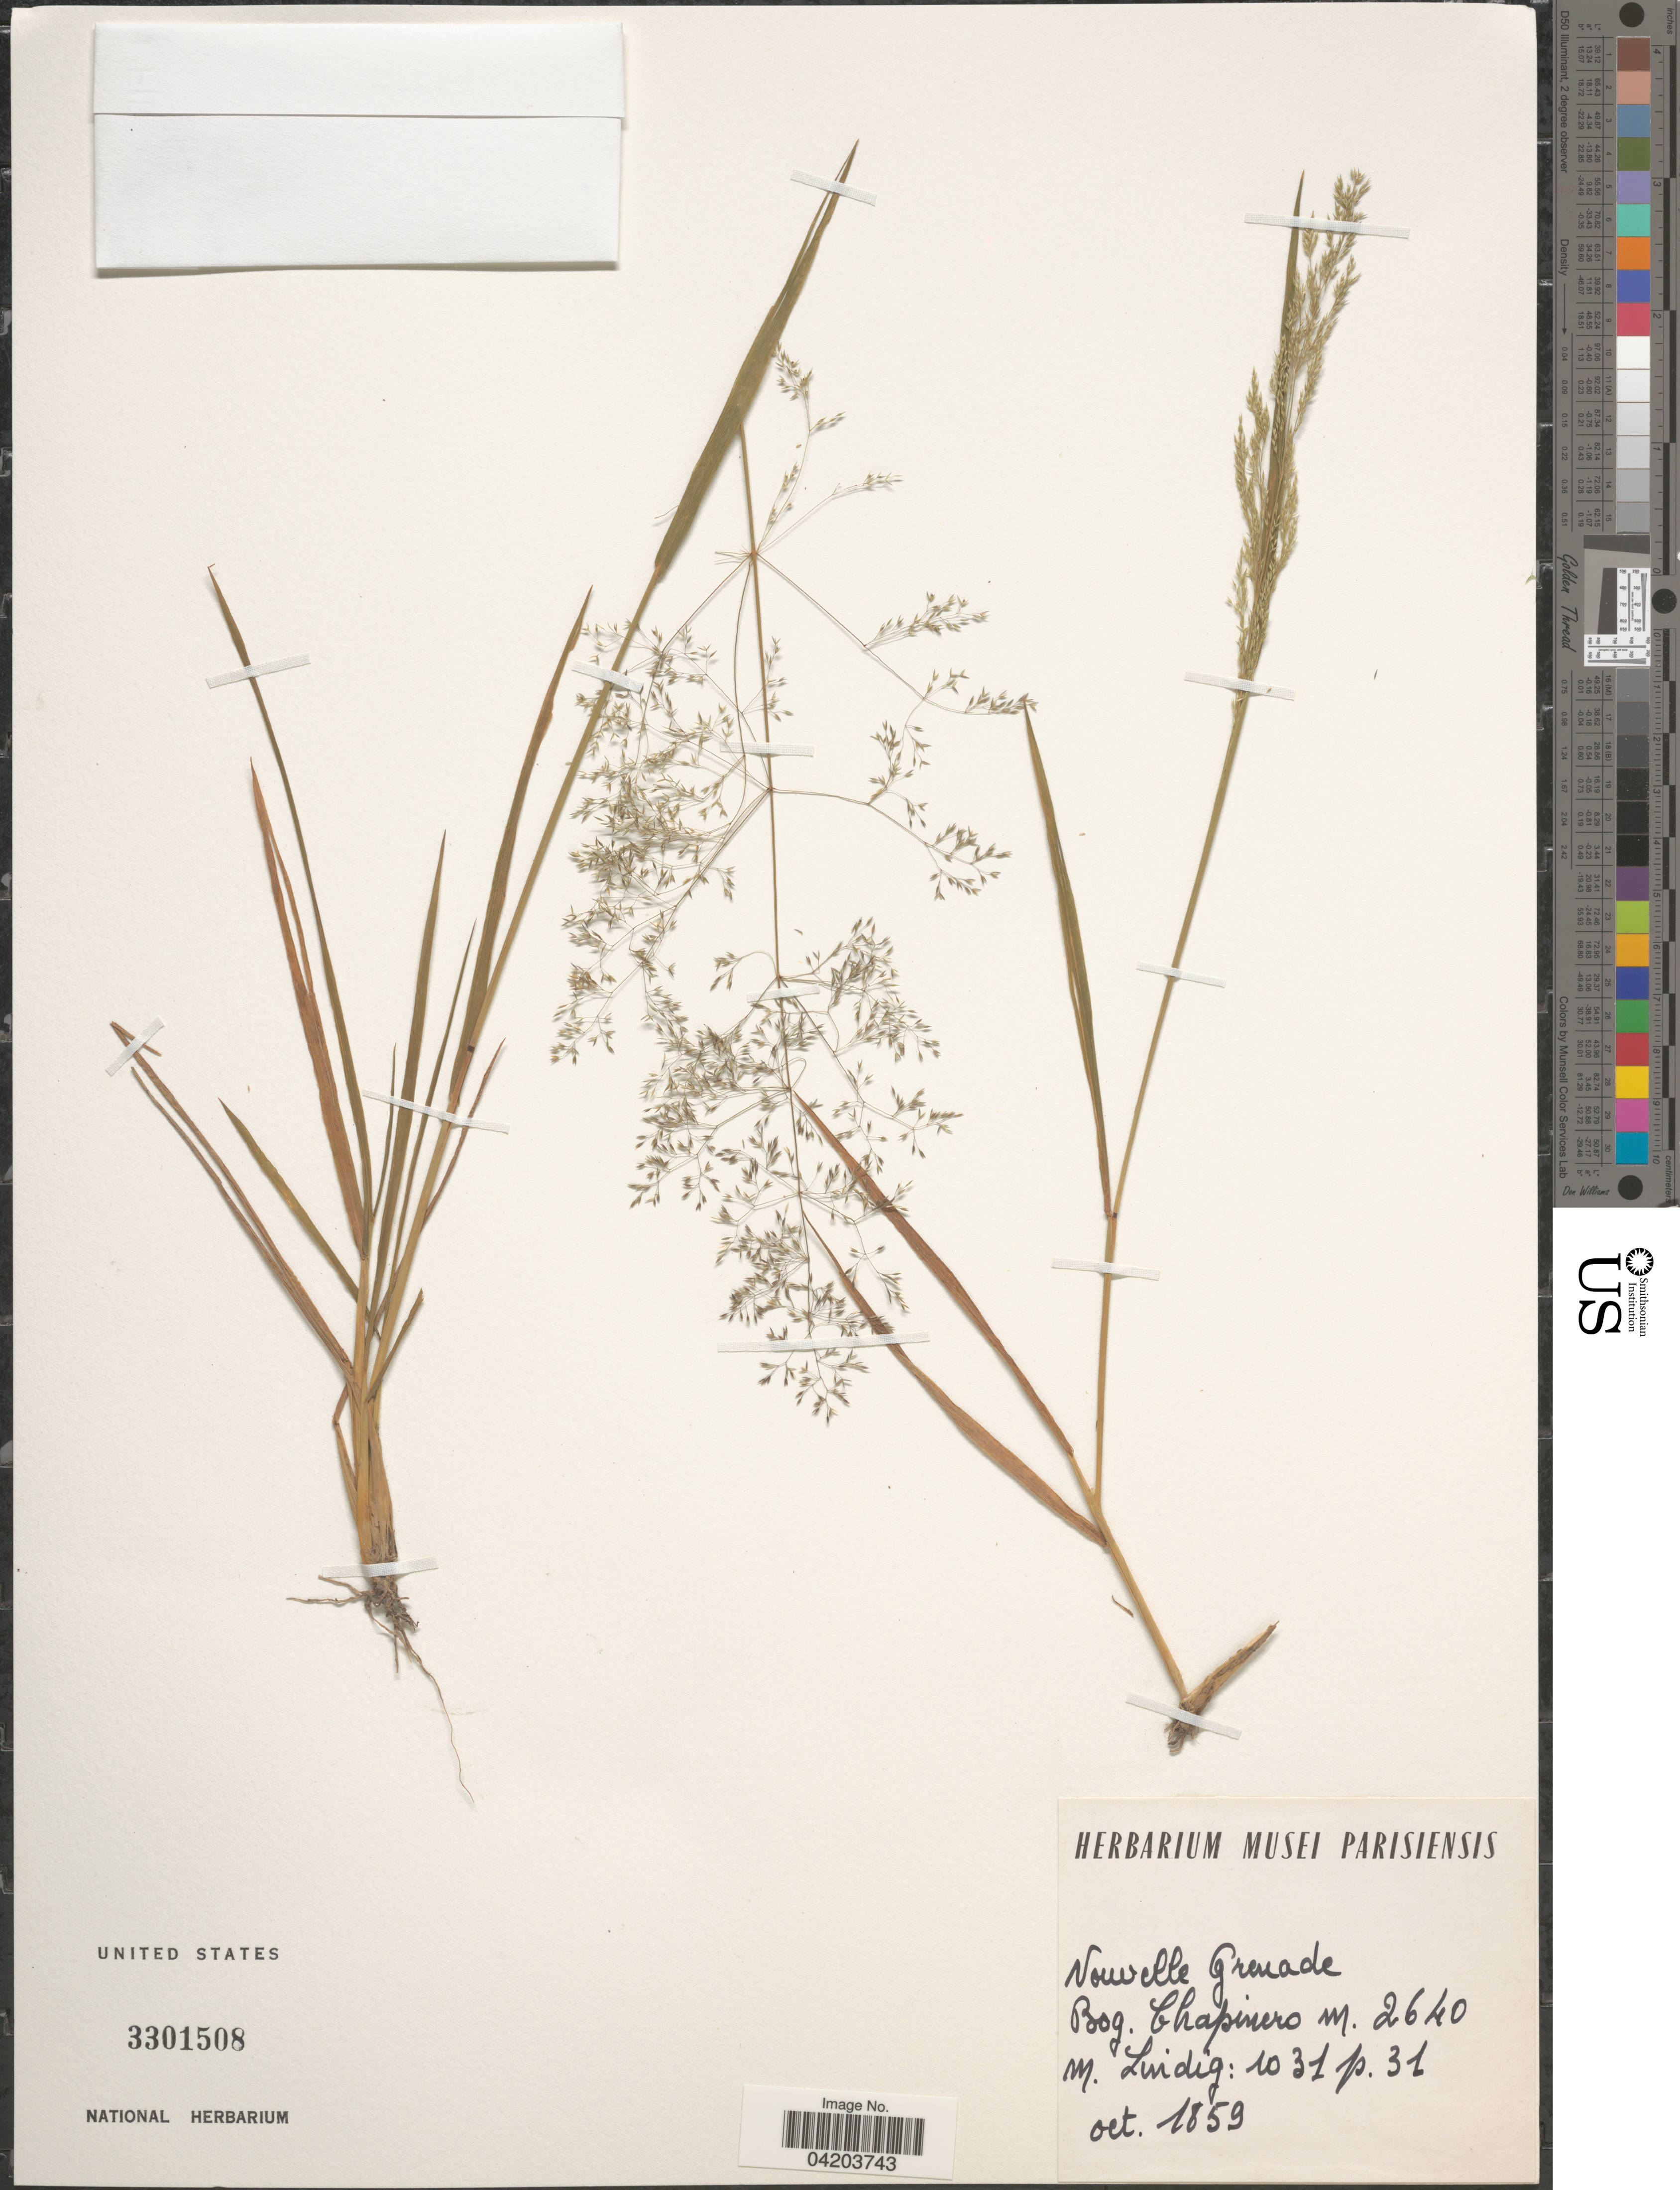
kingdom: Plantae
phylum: Tracheophyta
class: Liliopsida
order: Poales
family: Poaceae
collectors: M. Luidig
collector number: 1031p.31?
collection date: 1859-10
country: Colombia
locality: Nouvelle Grenade. Bog. Chapinero.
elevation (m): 2640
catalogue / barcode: US 3301508